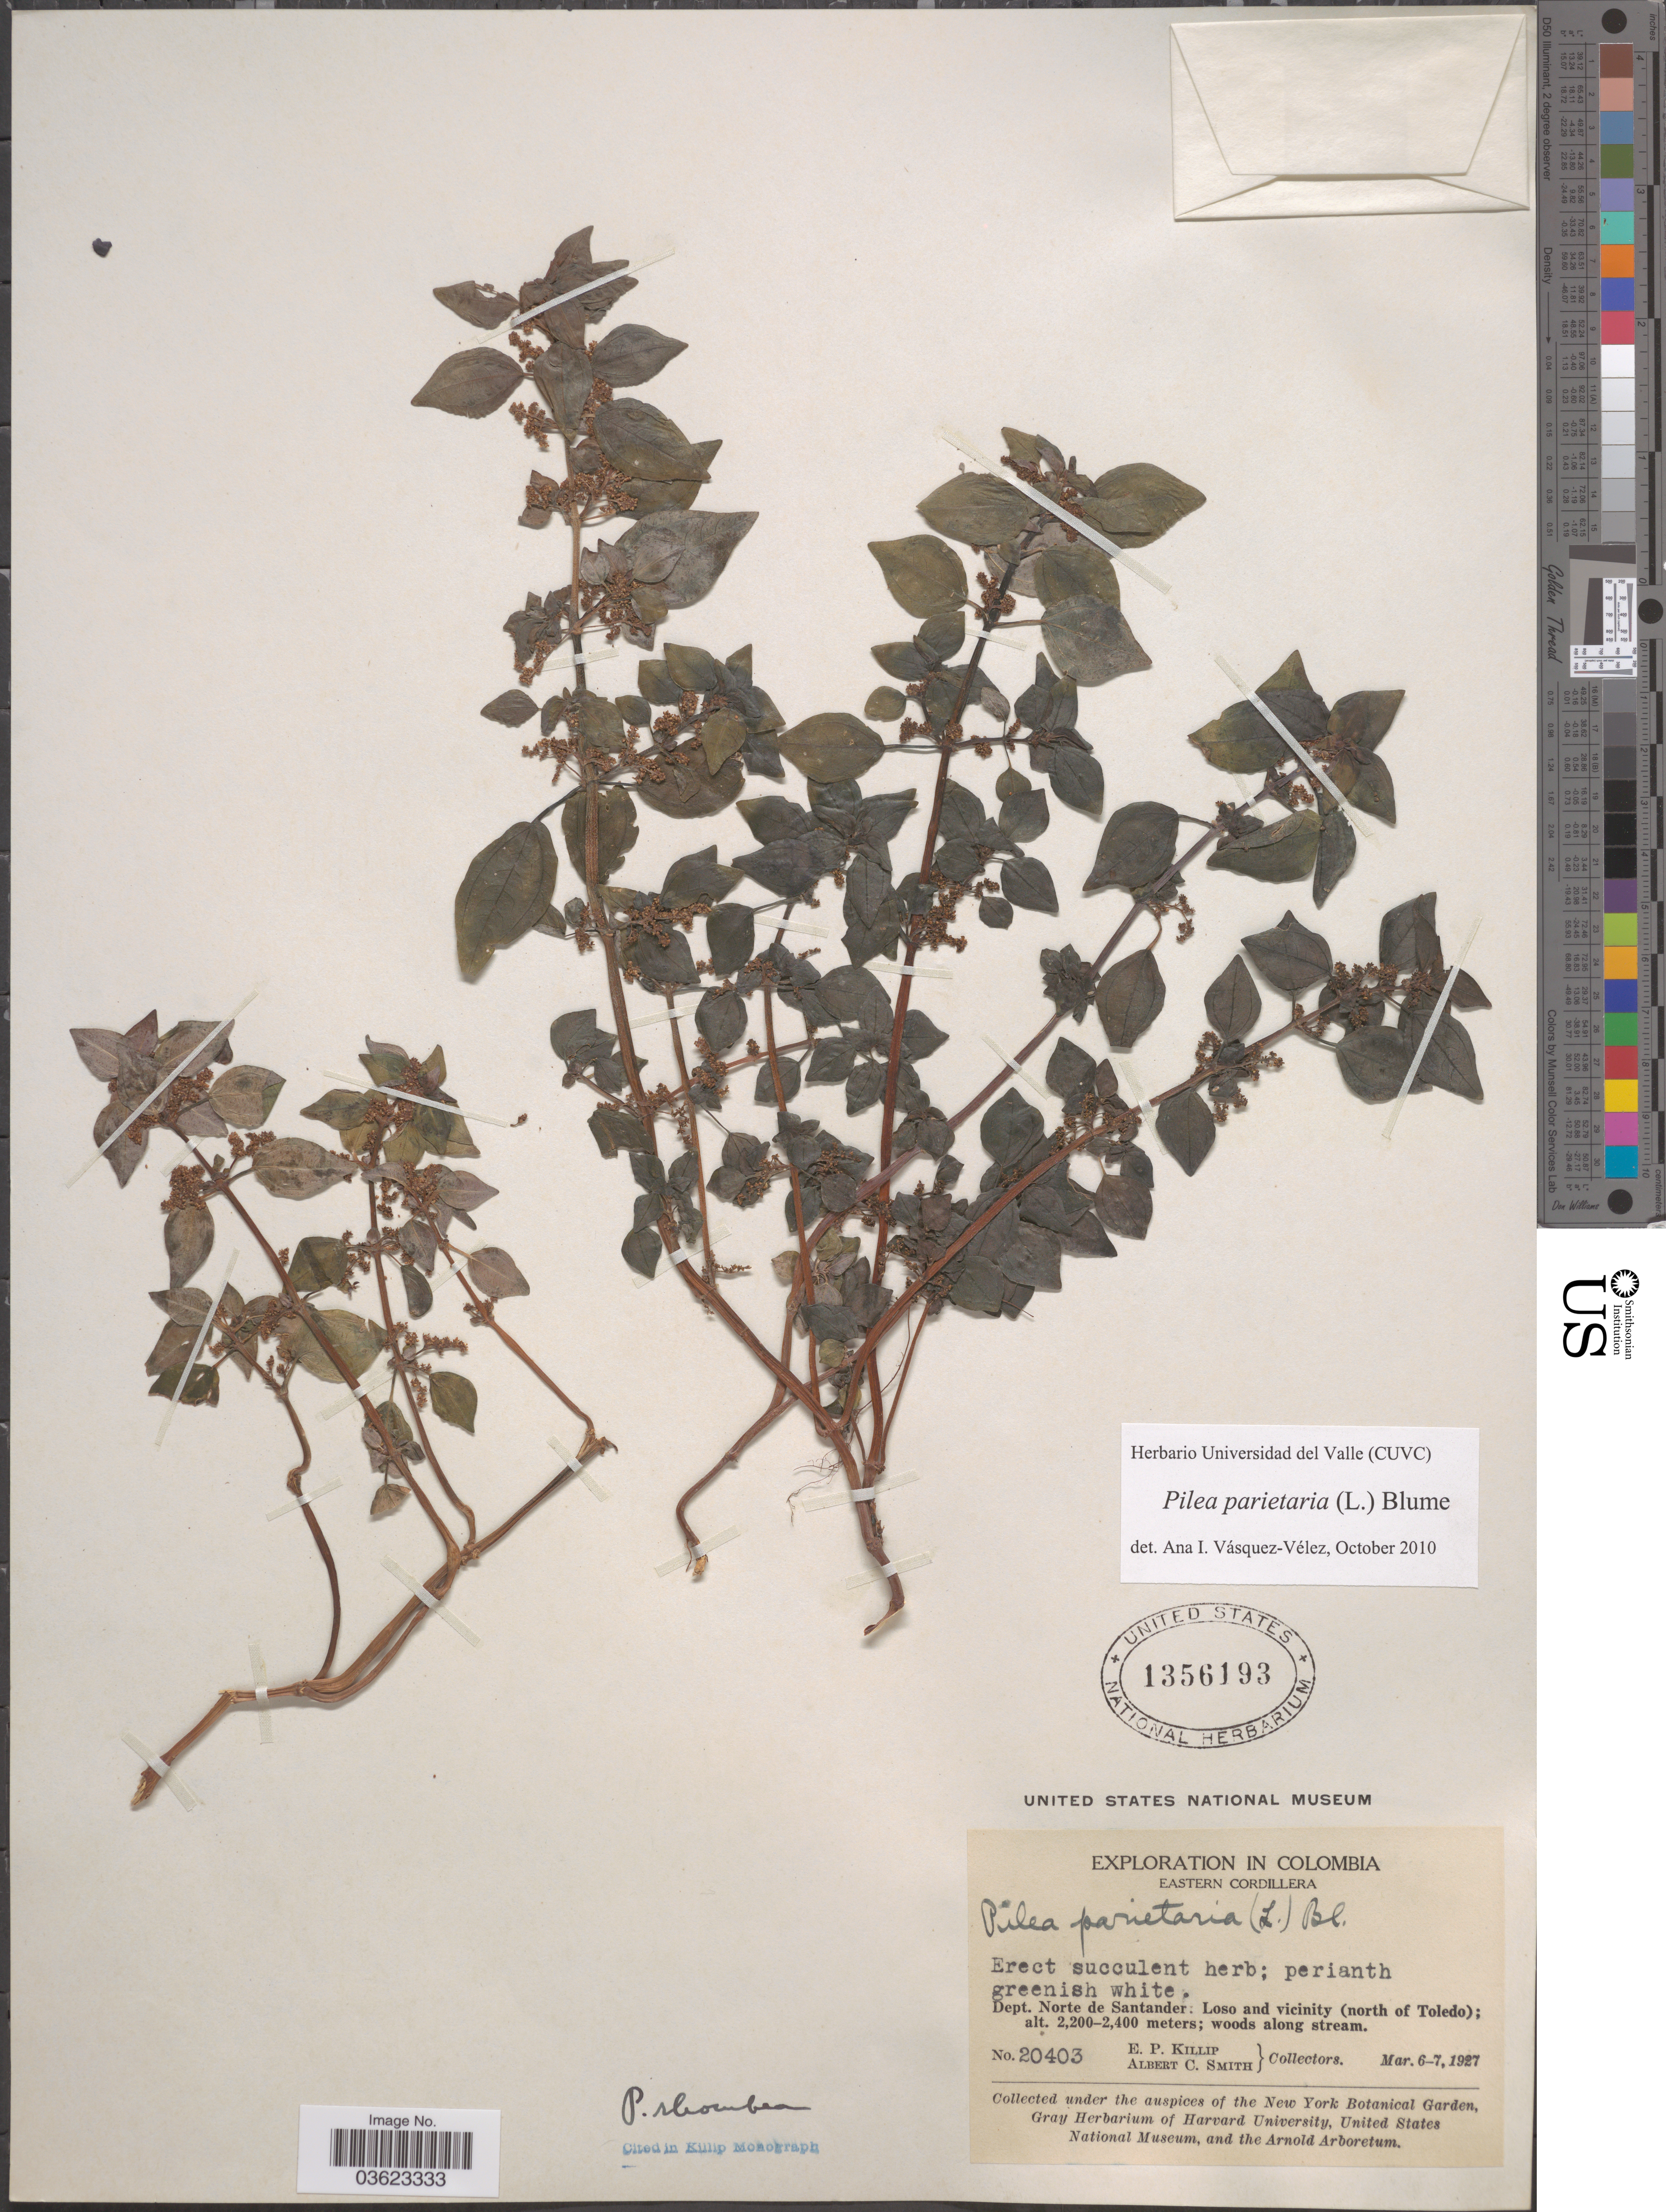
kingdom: Plantae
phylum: Tracheophyta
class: Magnoliopsida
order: Rosales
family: Urticaceae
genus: Pilea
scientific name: Pilea parietaria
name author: (L.) Blume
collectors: E. P. Killip & A. C. Smith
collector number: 20403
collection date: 1927-03-06/1927-03-07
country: Colombia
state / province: Norte de Santander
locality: Eastern Cordillera. Dept. Norte de Santander: Loso and vicinity (north of Toledo).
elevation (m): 2200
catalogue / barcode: US 1356193